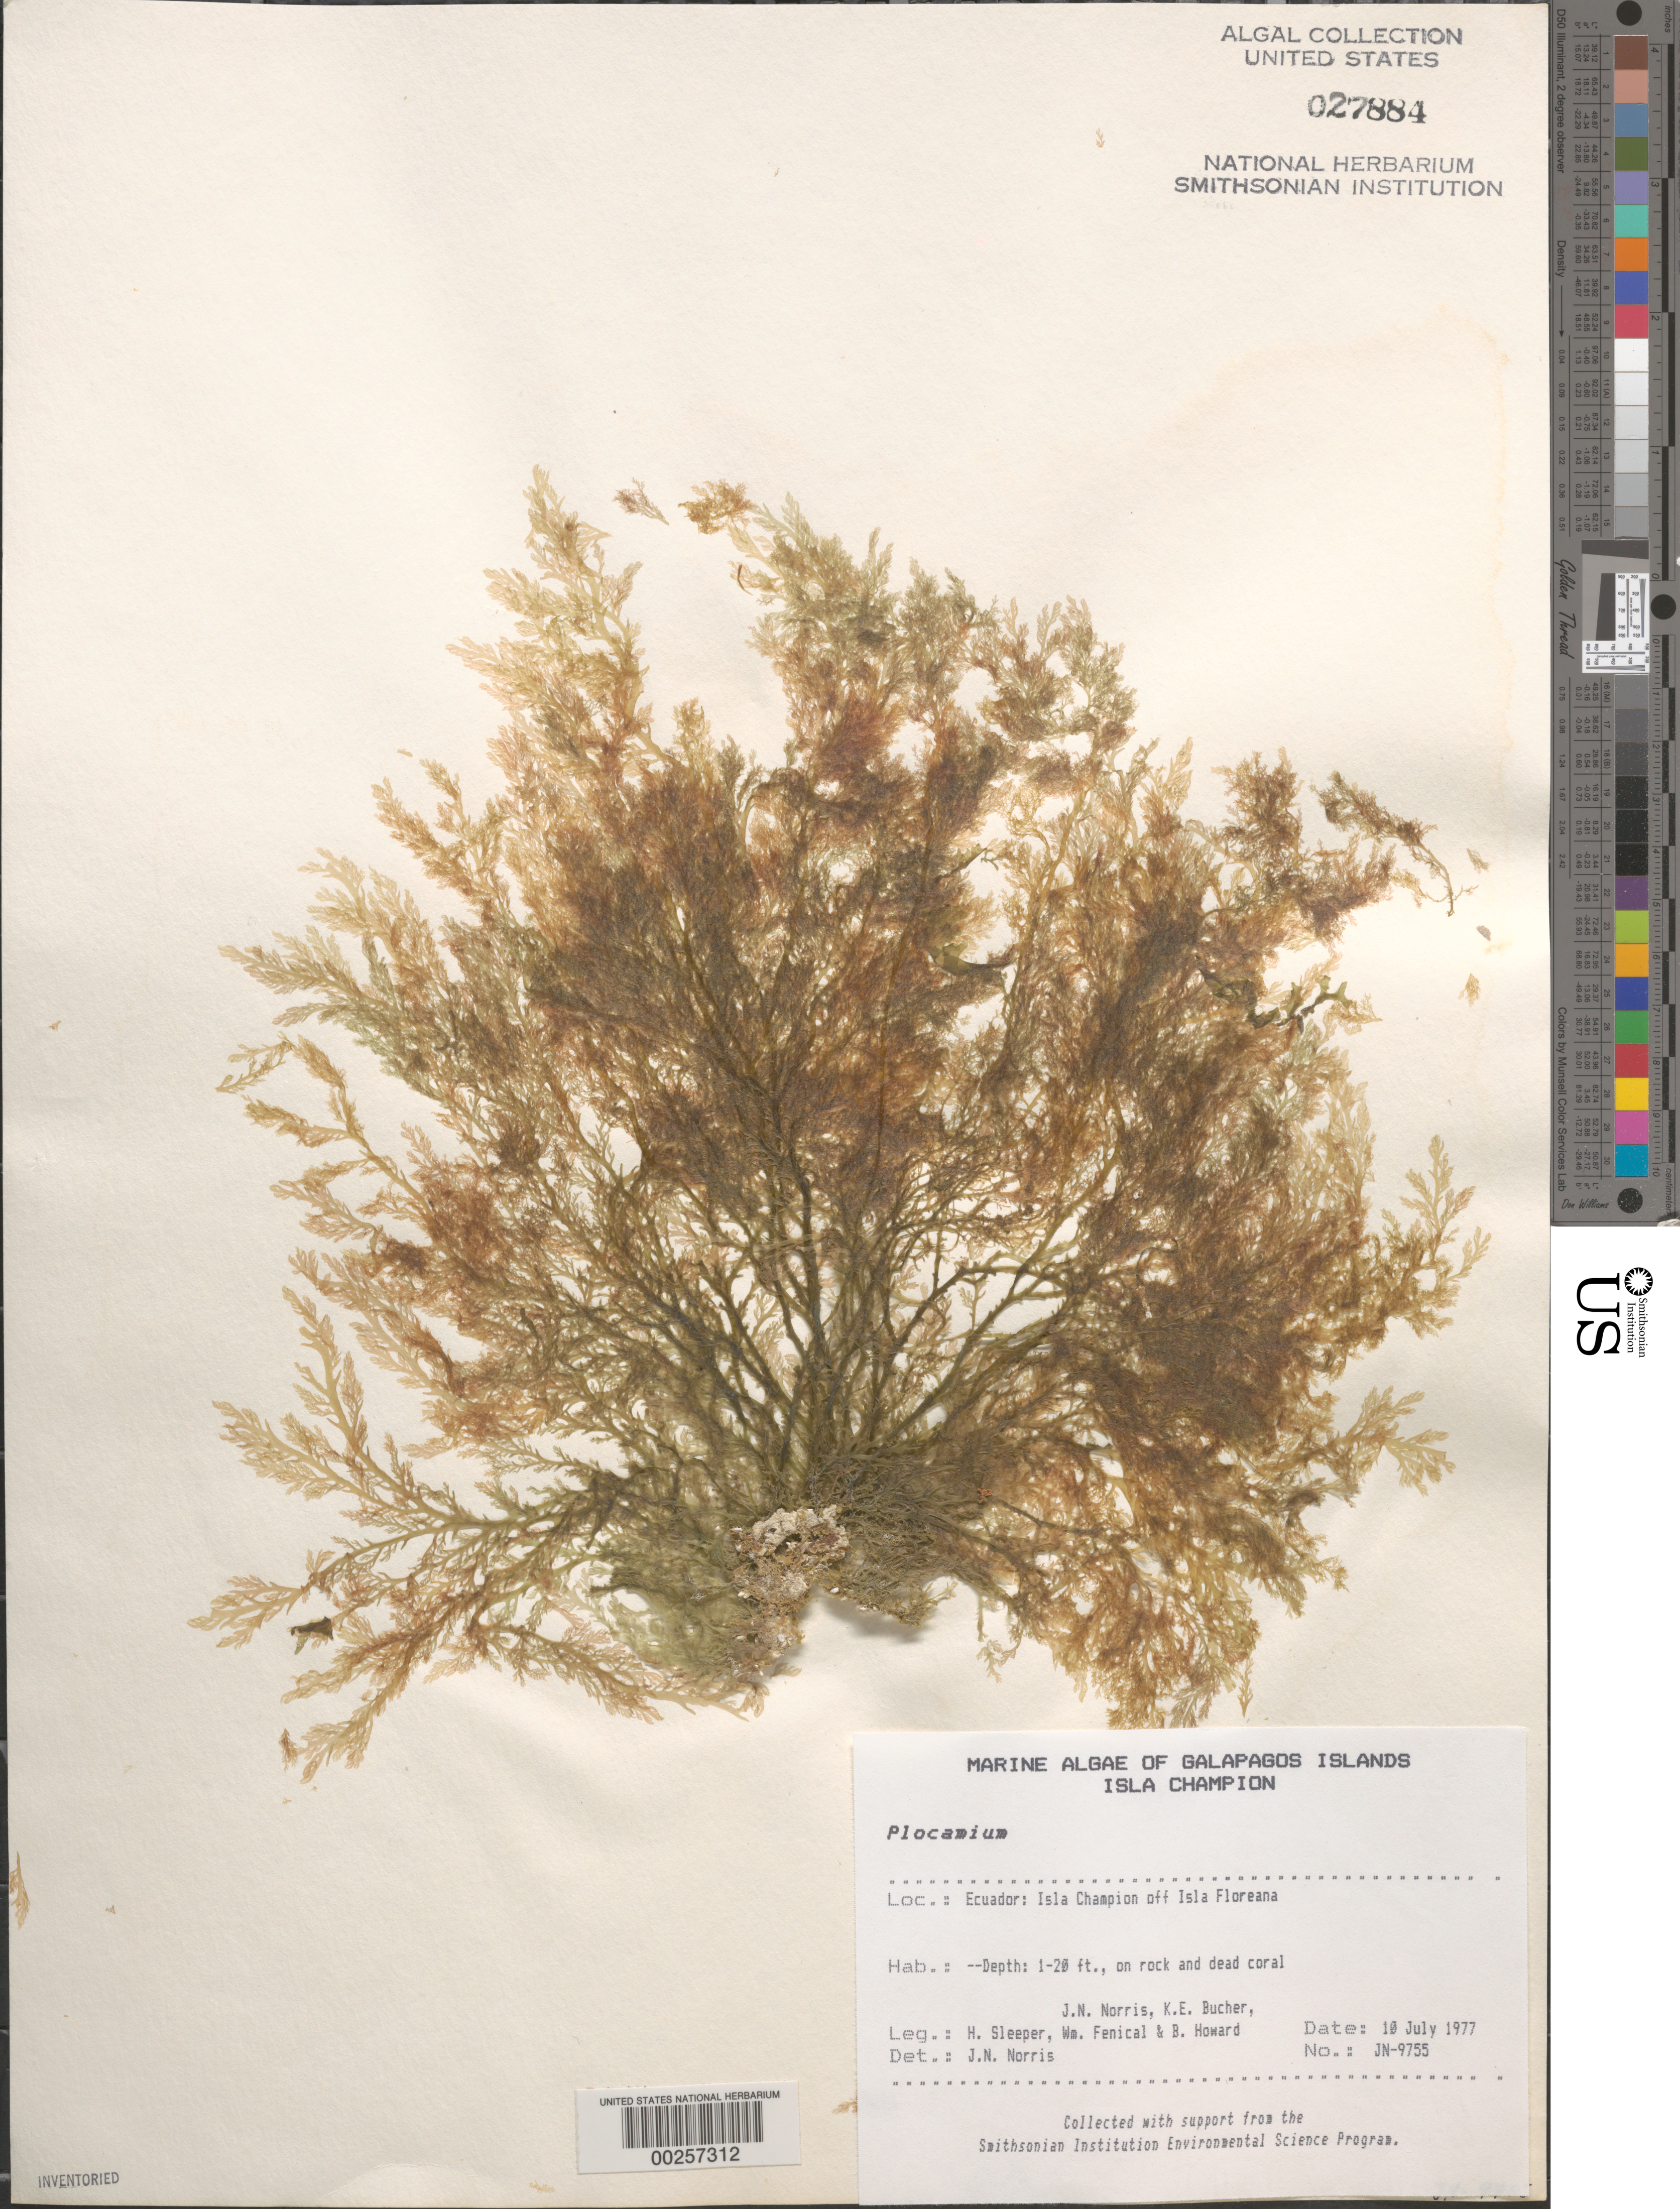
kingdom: Plantae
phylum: Rhodophyta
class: Florideophyceae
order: Plocamiales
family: Plocamiaceae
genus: Plocamium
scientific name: Plocamium sp.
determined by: Norris, James N.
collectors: J. N. Norris, K. E. Bucher, H. Sleeper, W. Fenical & B. Howard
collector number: JN-9755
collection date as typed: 10 Jul 1977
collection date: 1977-07-10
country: Ecuador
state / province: Colón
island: Champion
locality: Off Isla Santa María (Isla Floreana)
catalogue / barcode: US 27884